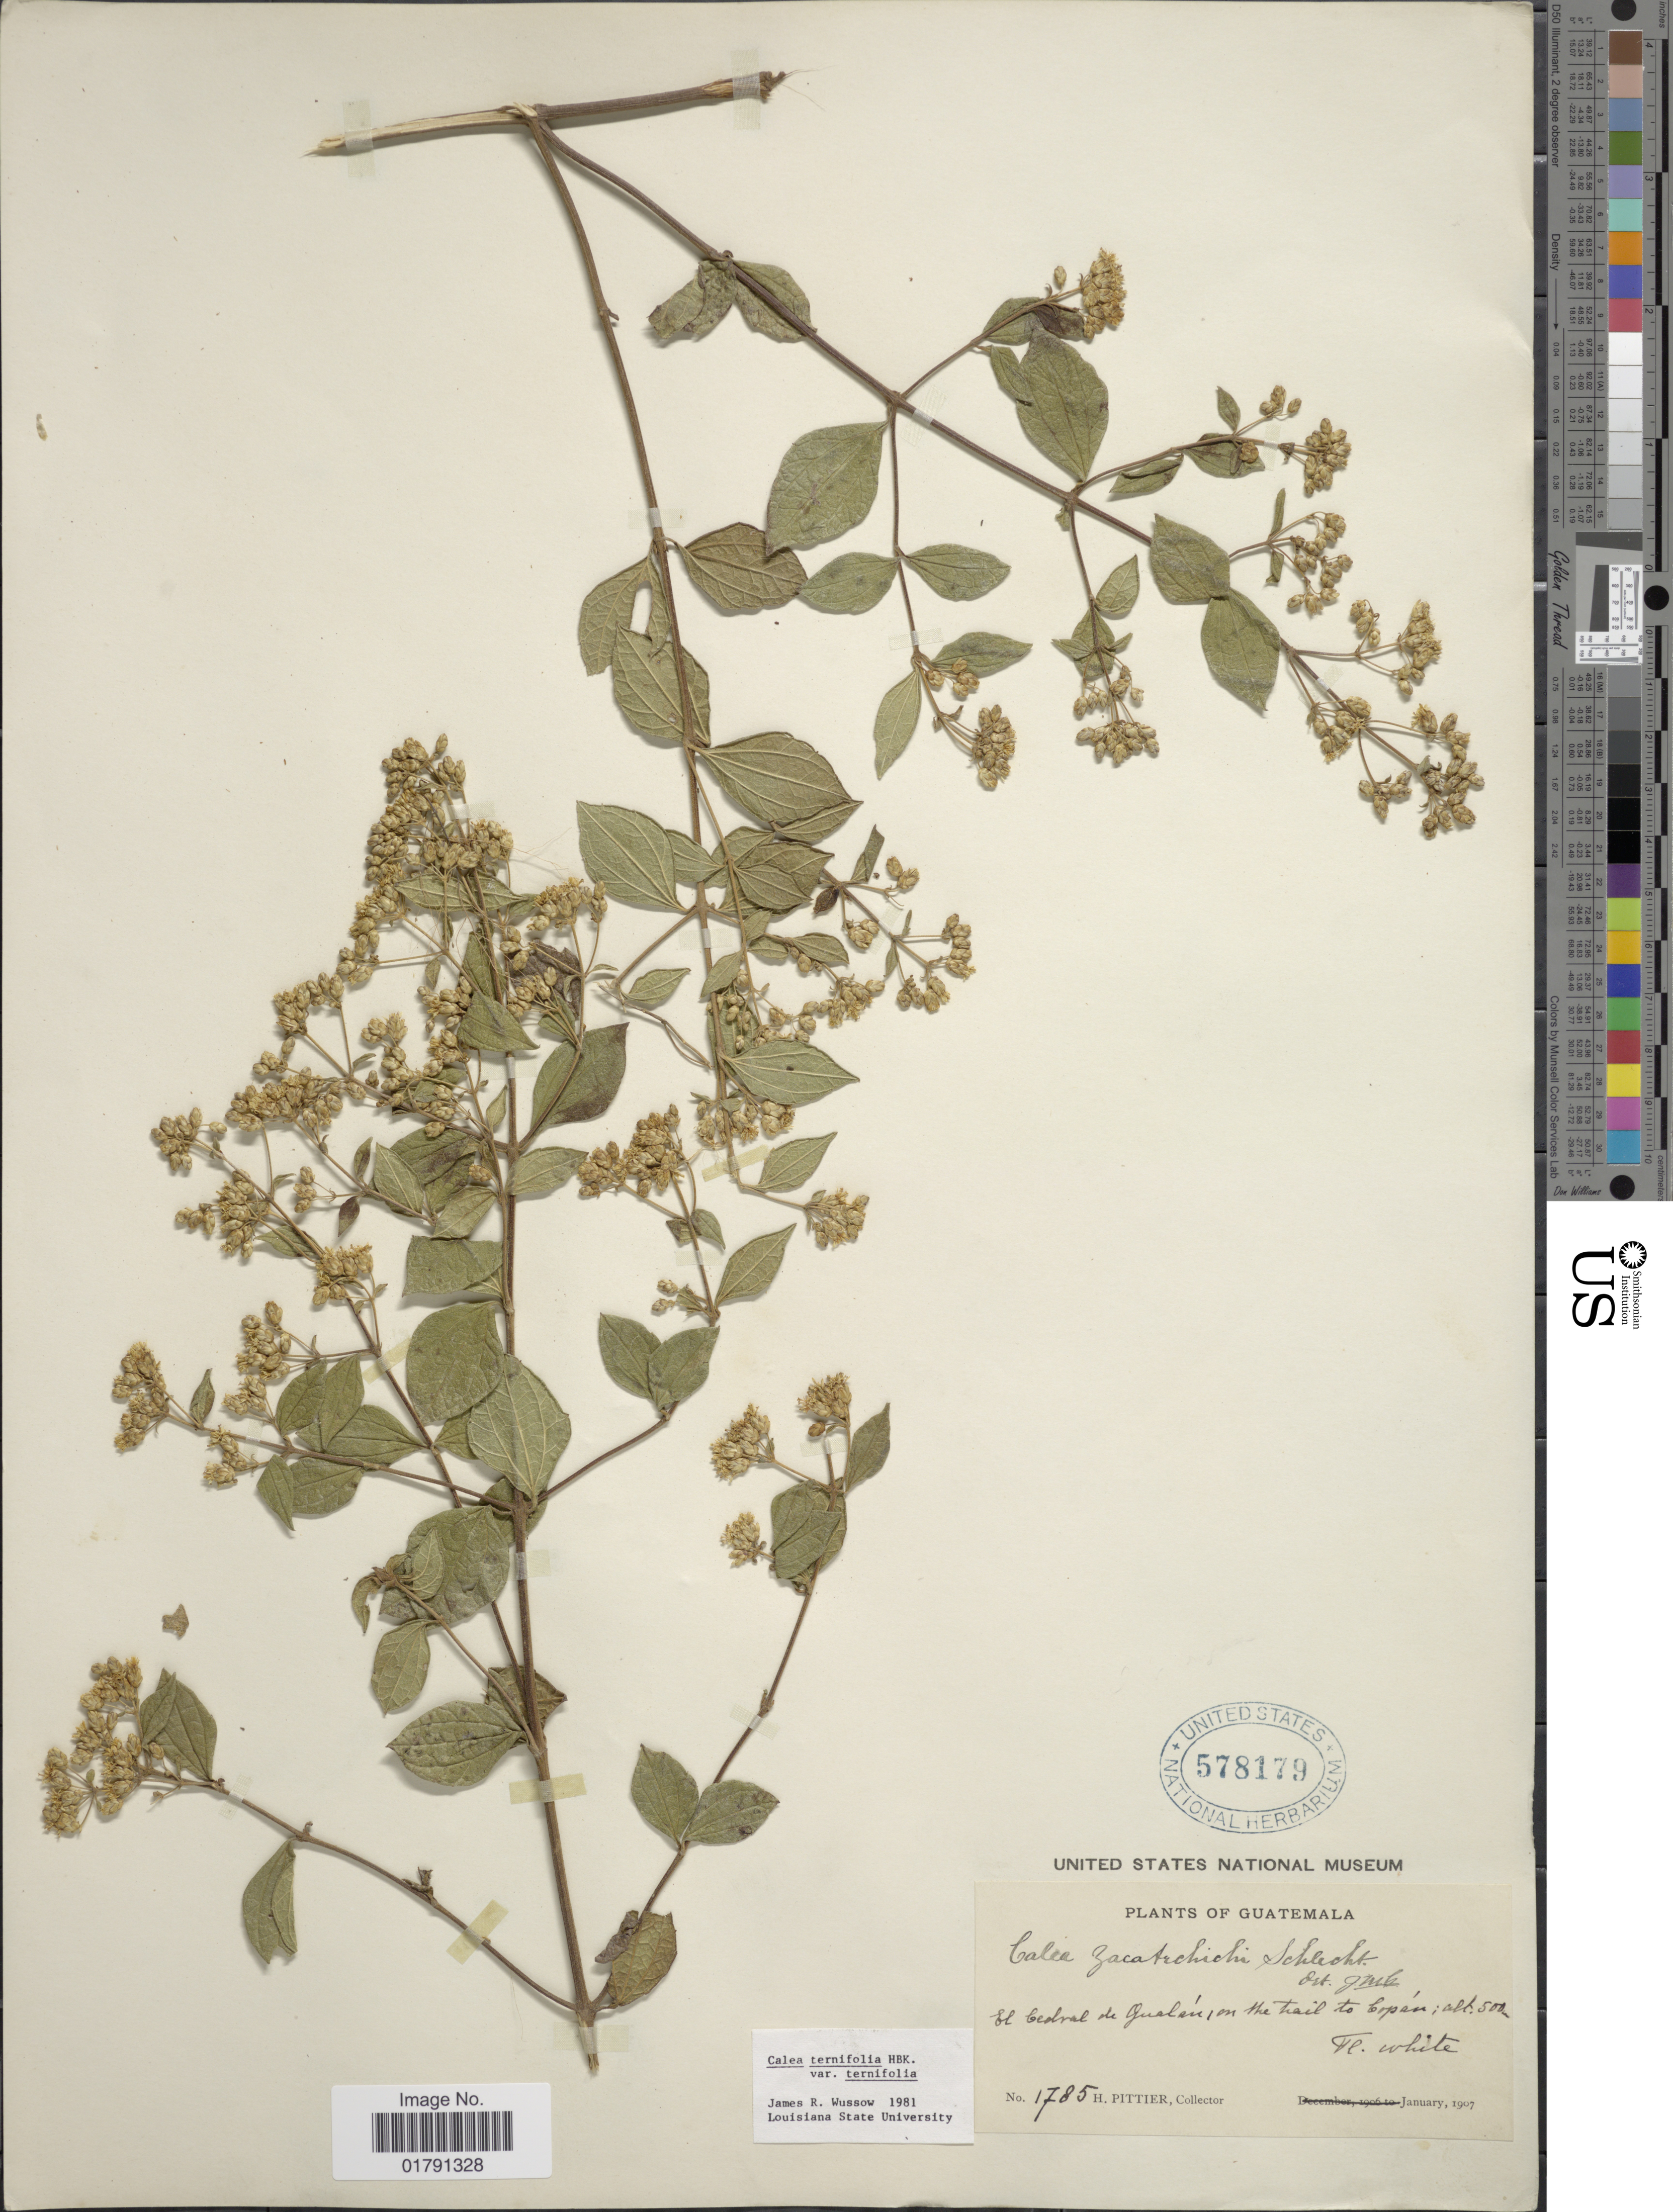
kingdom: Plantae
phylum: Tracheophyta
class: Magnoliopsida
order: Asterales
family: Asteraceae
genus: Calea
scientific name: Calea ternifolia var. ternifolia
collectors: H. F. Pittier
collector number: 1785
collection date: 1907-01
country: Guatemala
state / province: Zacapa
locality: El Cedral de Gualán, on the trail to Copán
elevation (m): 500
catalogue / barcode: US 578179